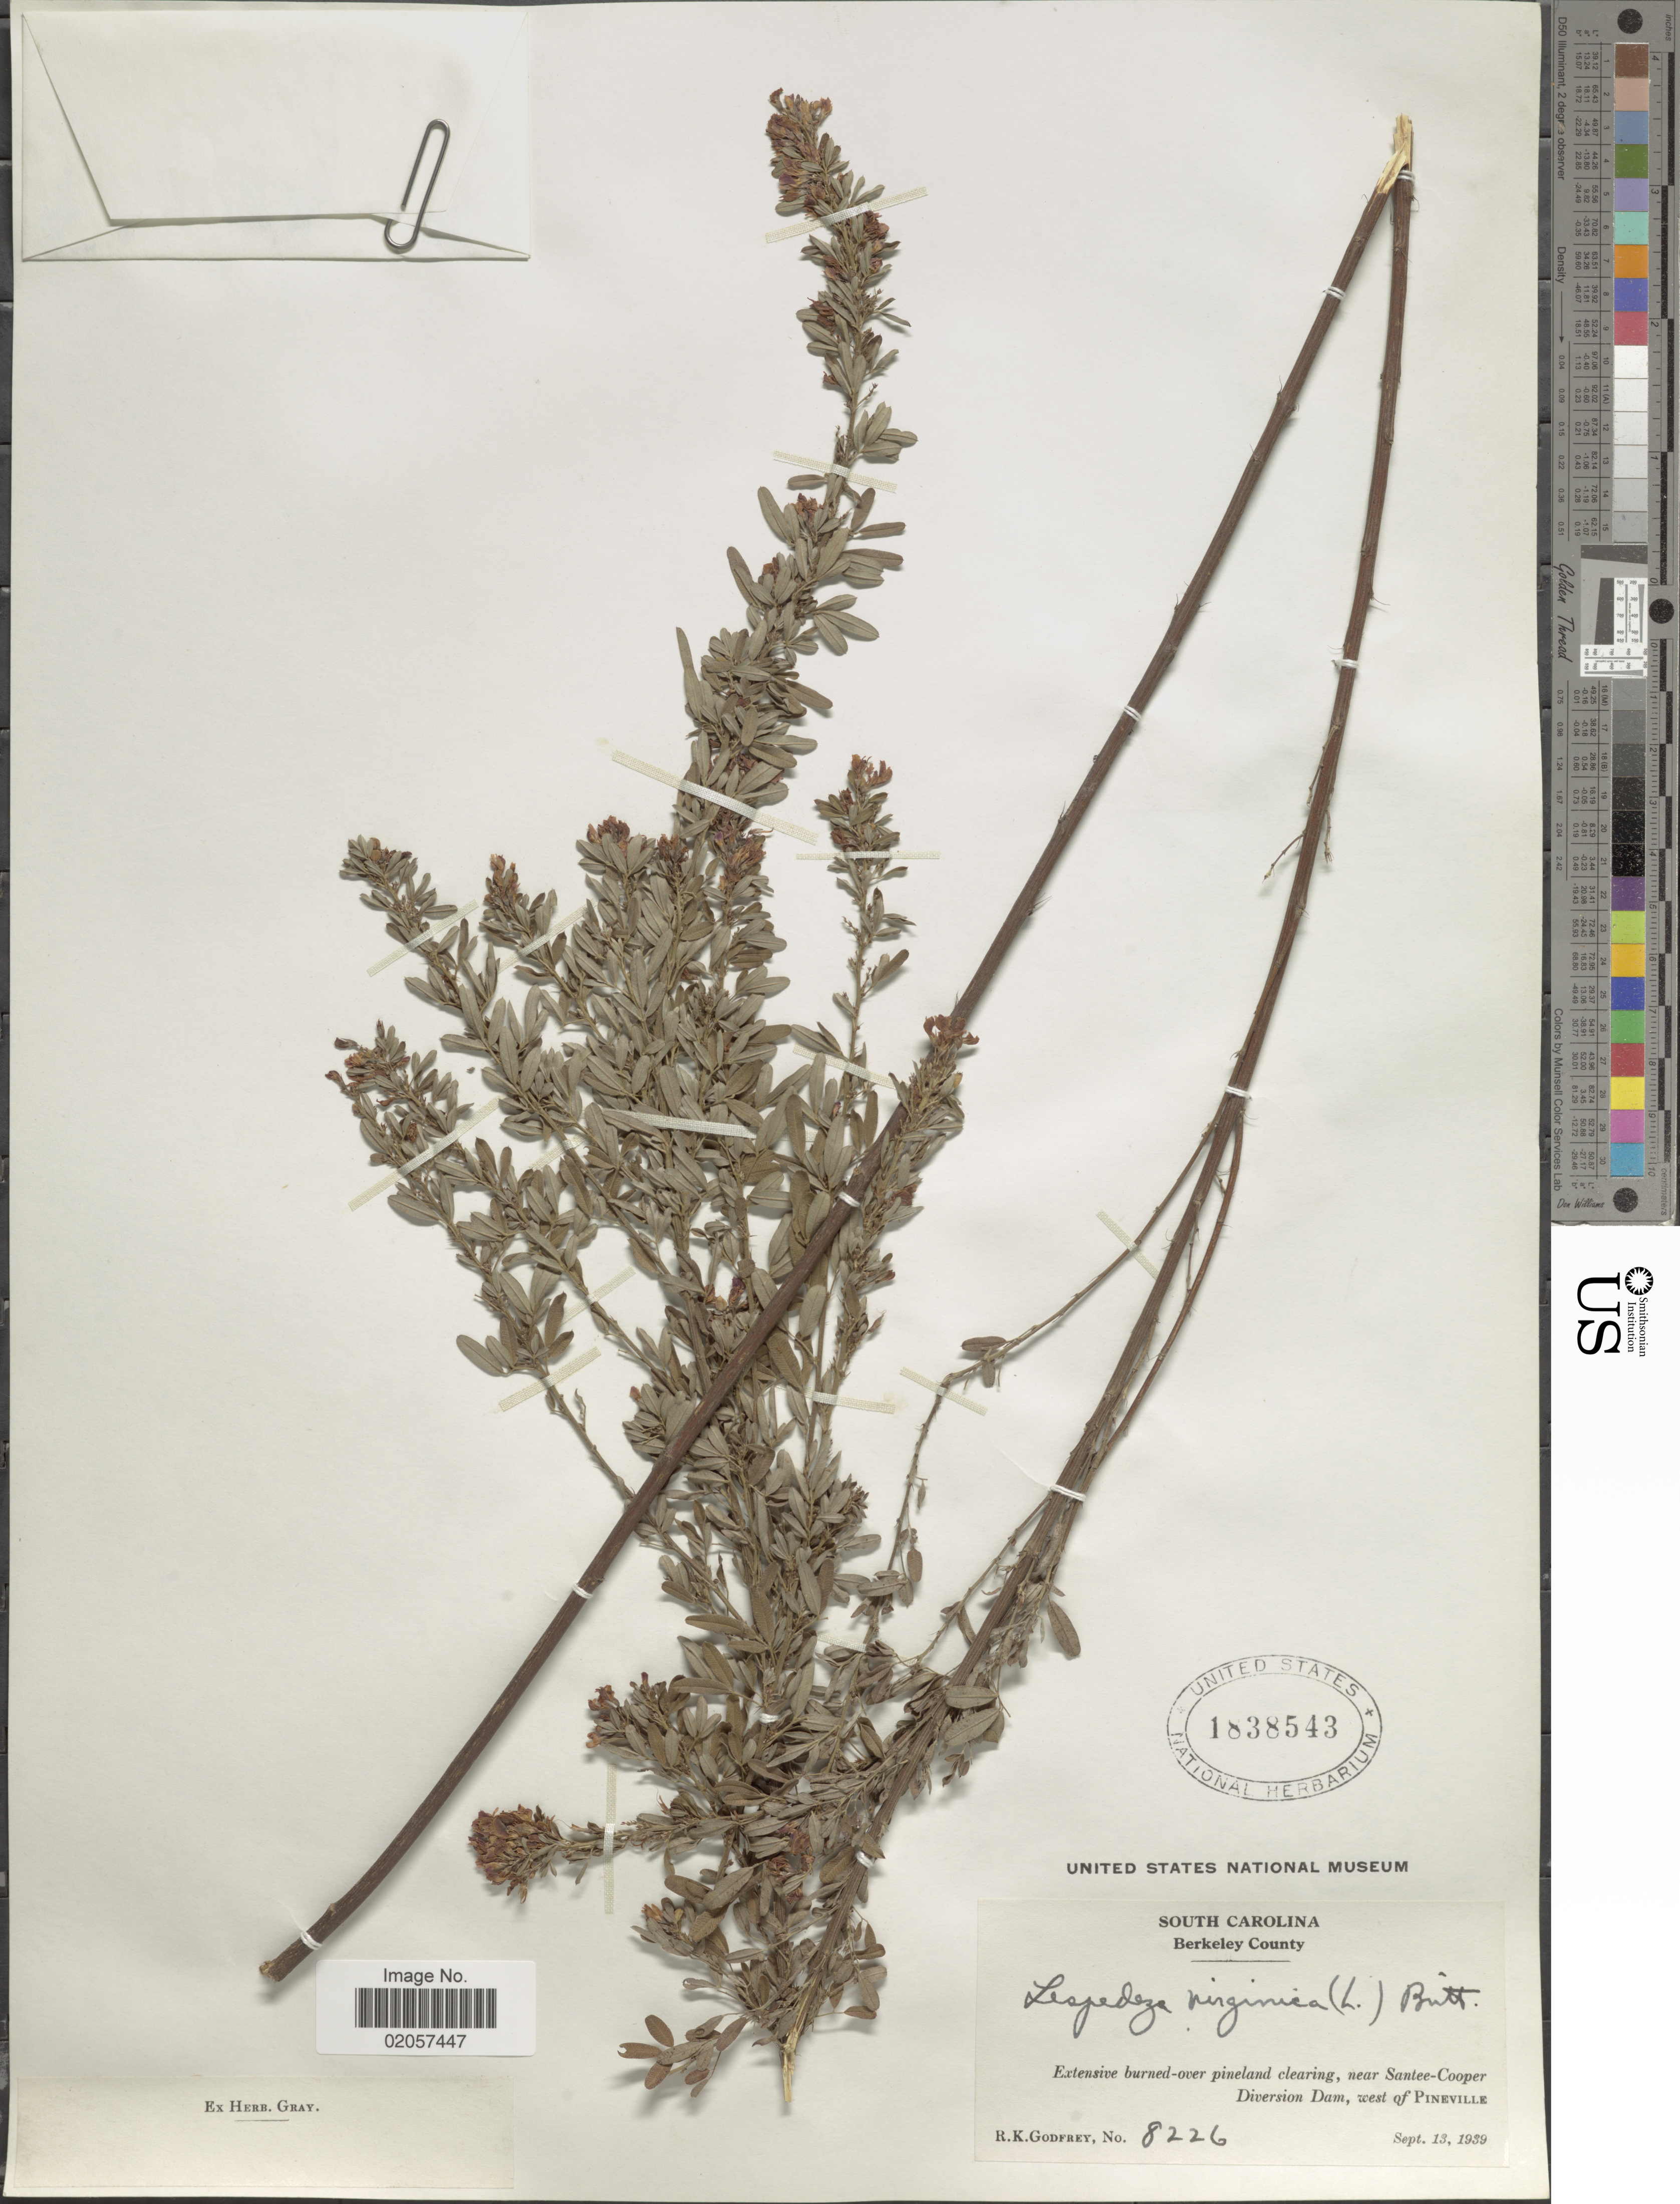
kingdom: Plantae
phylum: Tracheophyta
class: Magnoliopsida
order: Fabales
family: Fabaceae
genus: Lespedeza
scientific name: Lespedeza virginica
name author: (L.) Britton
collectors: R. K. Godfrey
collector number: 8226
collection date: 1939-09-13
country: United States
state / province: South Carolina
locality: South Carolina, Berkeley County, Extensive burned-over pineland clearing, near Santee-Cooper, Diversion Dam, west of Pineville.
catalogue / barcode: US 1838543